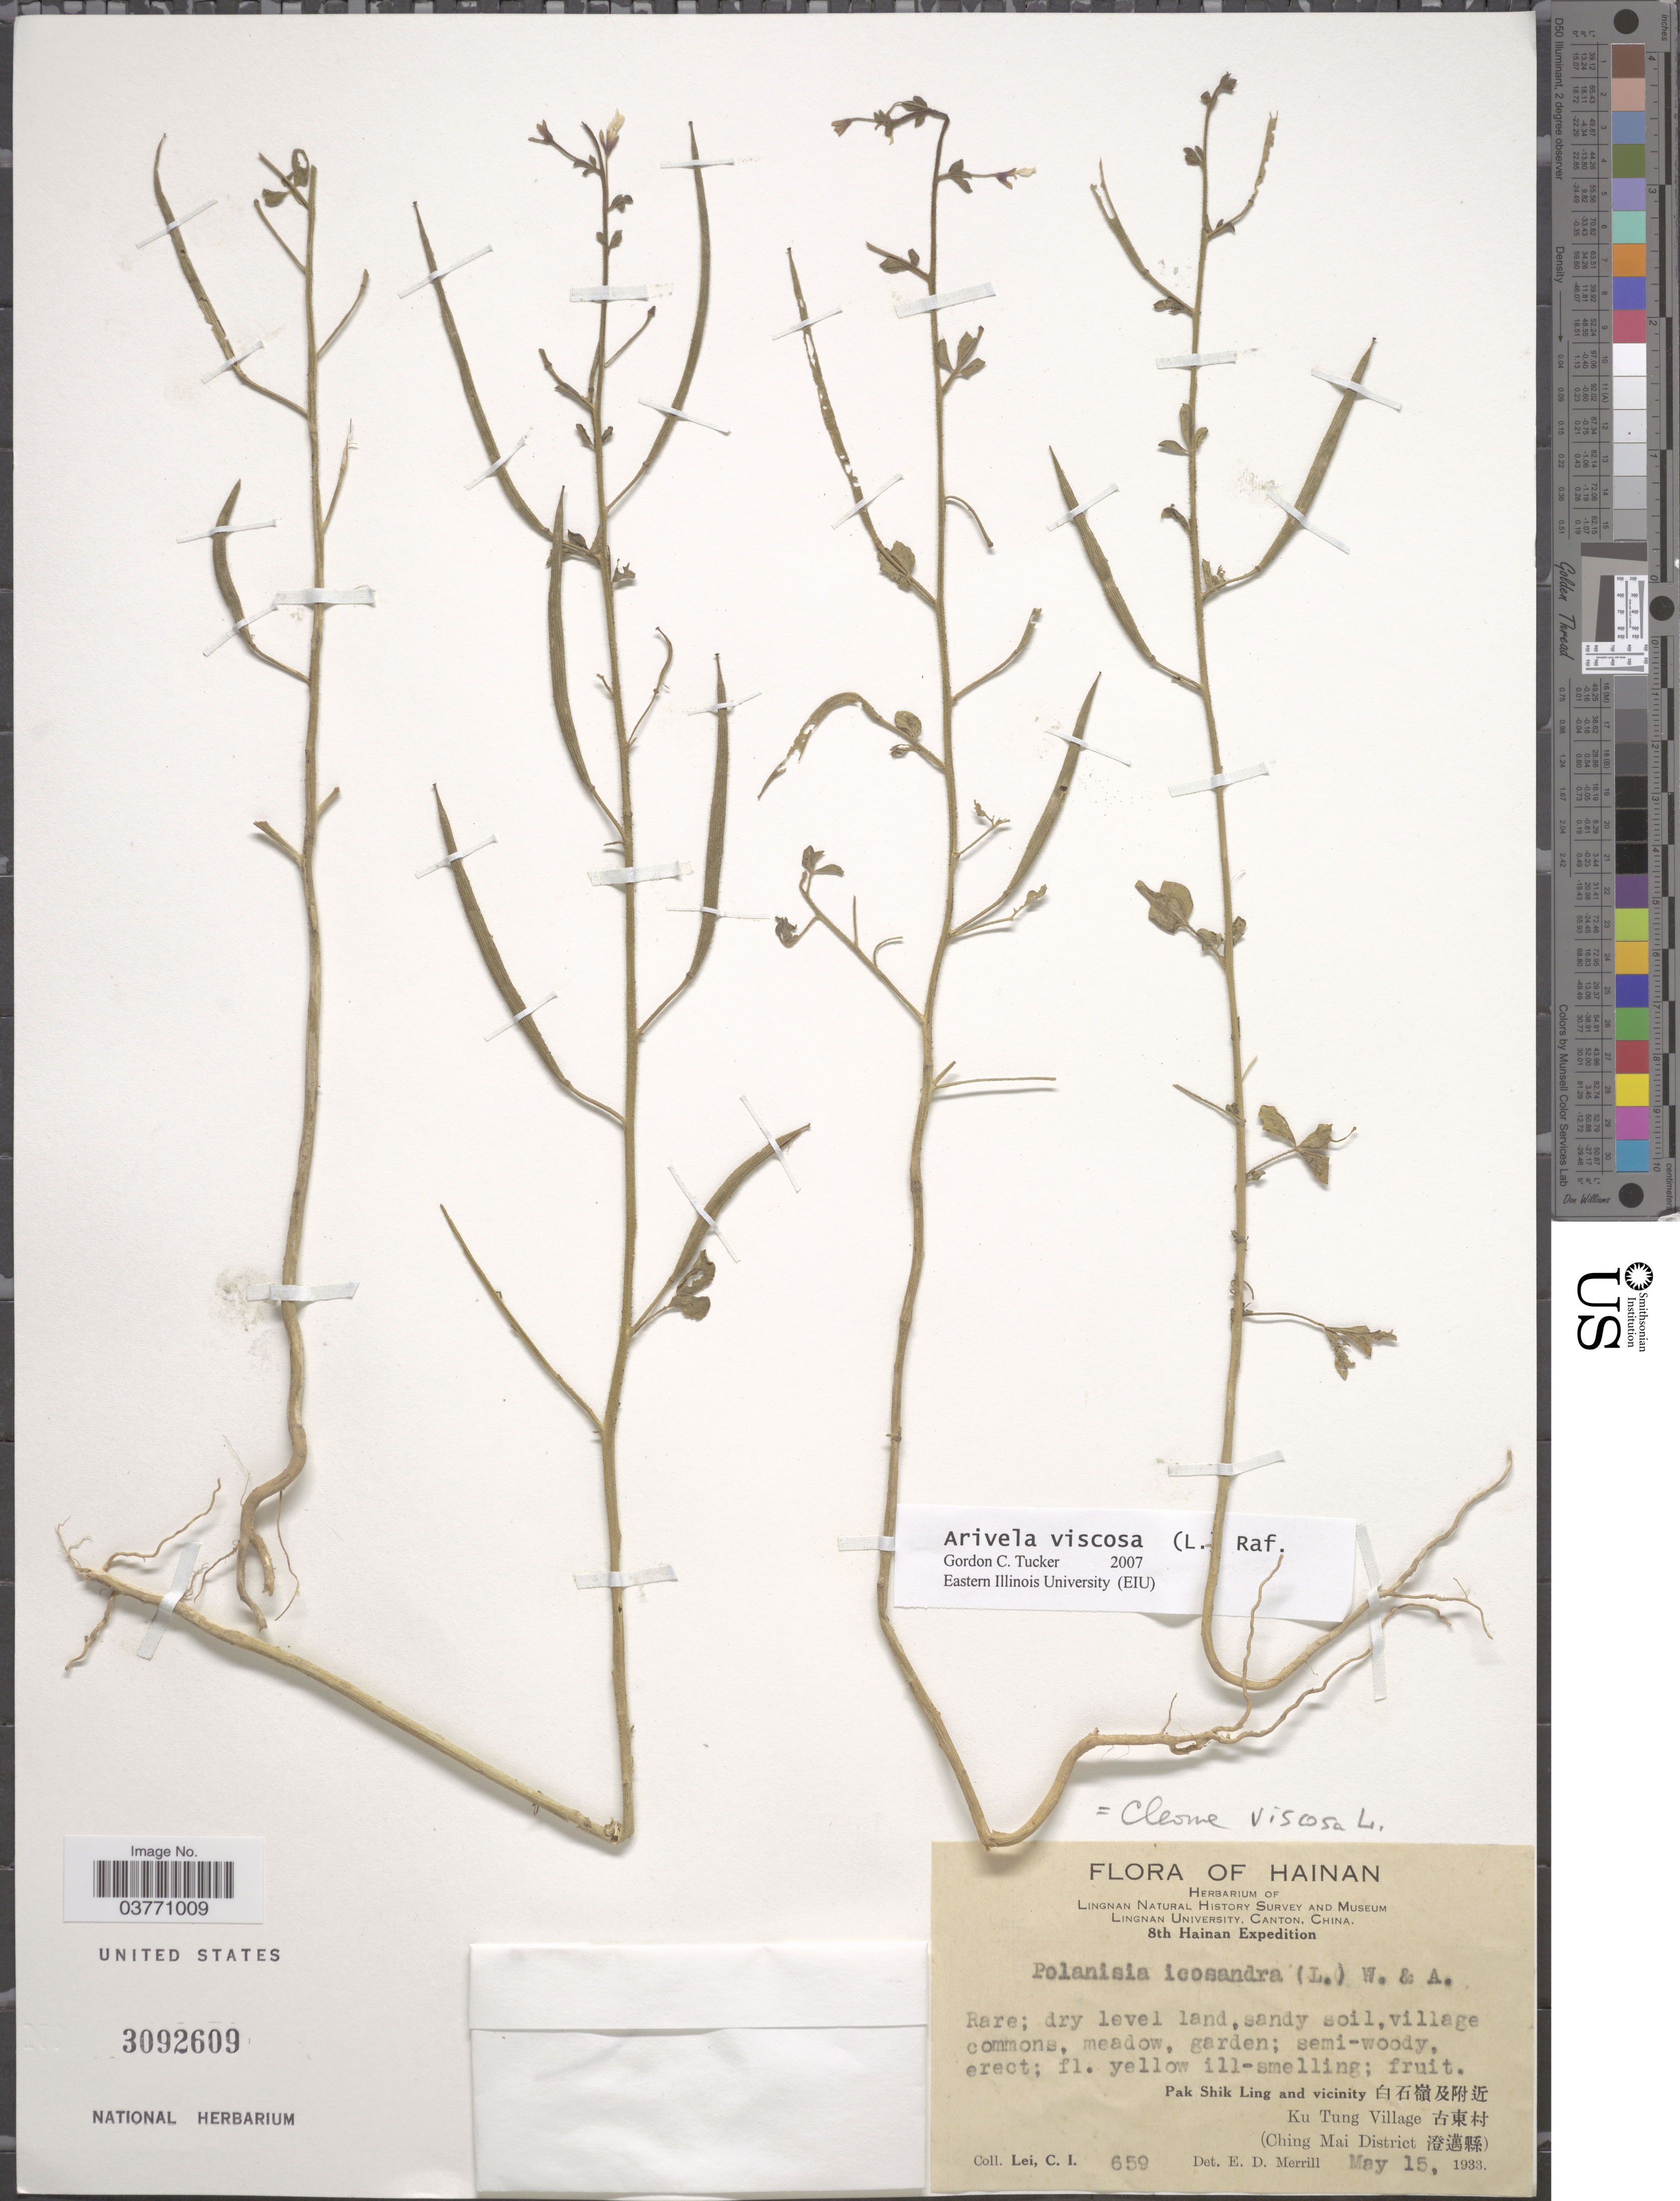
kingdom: Plantae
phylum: Tracheophyta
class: Magnoliopsida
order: Brassicales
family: Cleomaceae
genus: Arivela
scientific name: Arivela viscosa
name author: (L.) Raf.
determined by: Tucker, G. C.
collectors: C. I. Lei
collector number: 659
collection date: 1933-05-15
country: China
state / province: Hainan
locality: Pak Shik Ling and vicinity X. Ku Tang Village X. (Ching Mai District X).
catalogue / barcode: US 3092609